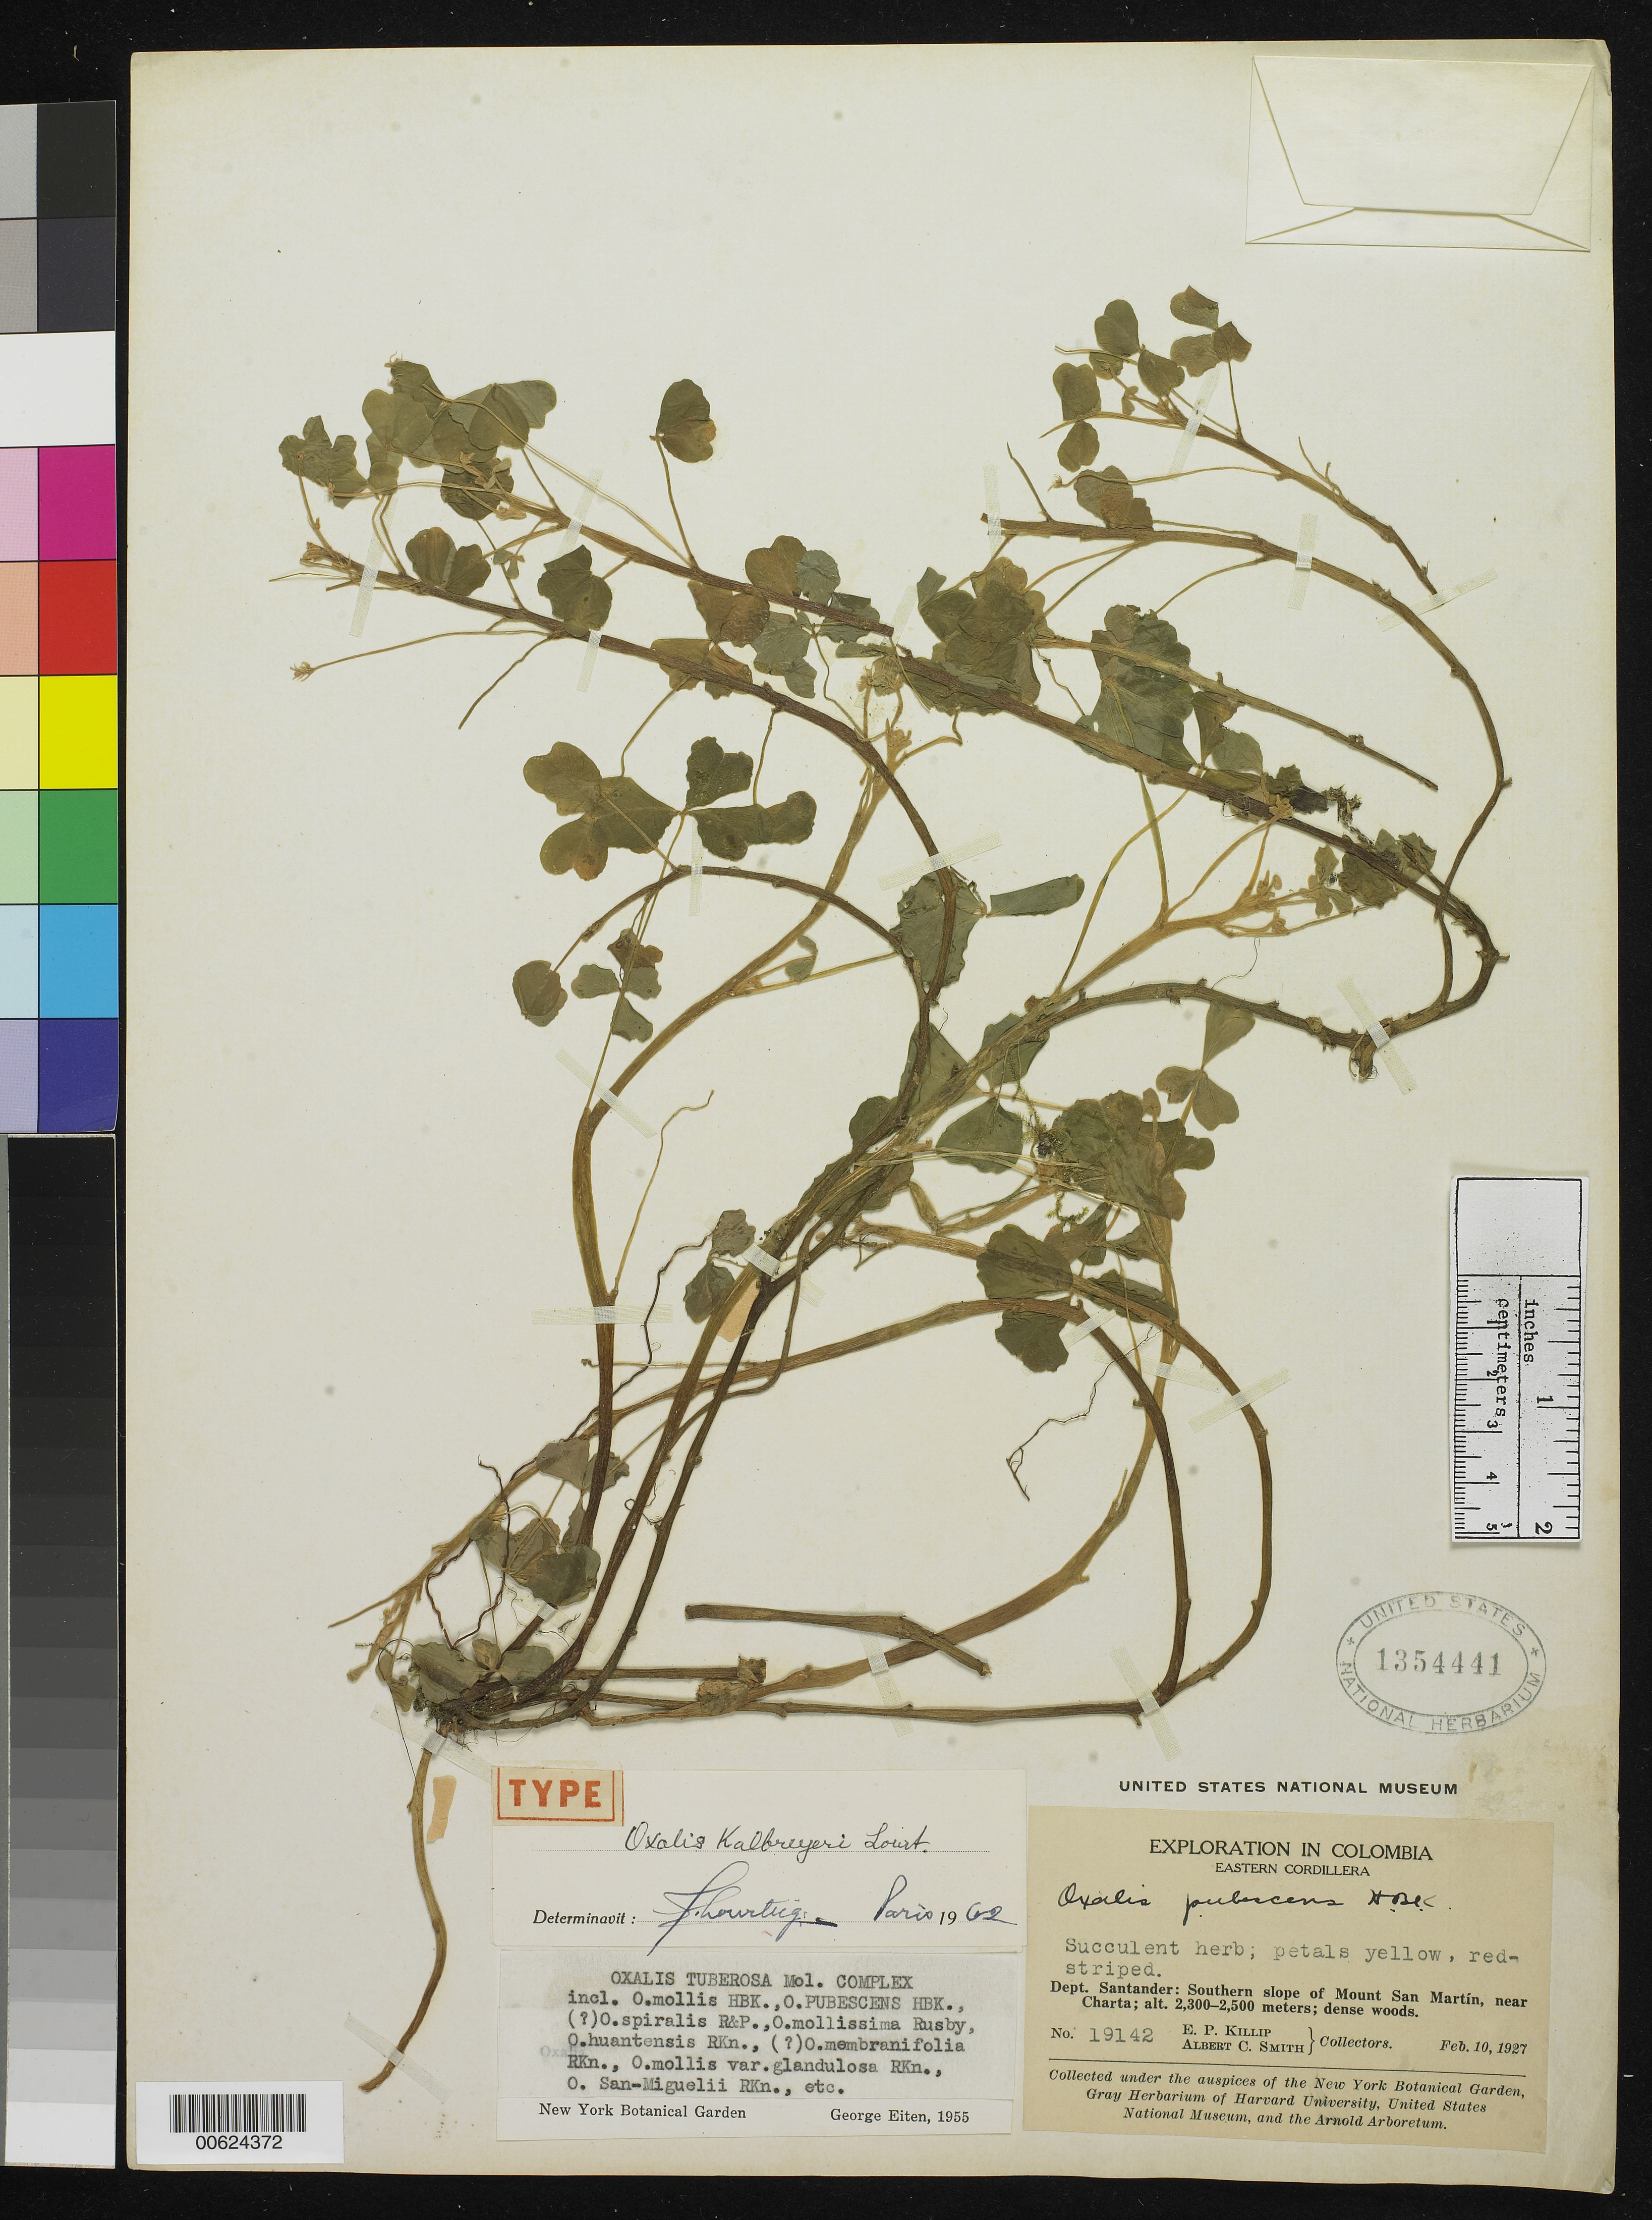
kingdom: Plantae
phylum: Tracheophyta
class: Magnoliopsida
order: Oxalidales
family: Oxalidaceae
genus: Oxalis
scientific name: Oxalis kalbreyeri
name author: Lourteig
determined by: Lourteig, A.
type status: Holotype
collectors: E. P. Killip & A. C. Smith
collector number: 19142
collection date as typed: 10 Feb 1927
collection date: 1927-02-10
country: Colombia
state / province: Santander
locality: Eastern Cordillera. Dept. Santander: southern slope of Mount San Martín, near Charta.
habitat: Dense woods.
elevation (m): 2300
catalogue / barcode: US 1354441